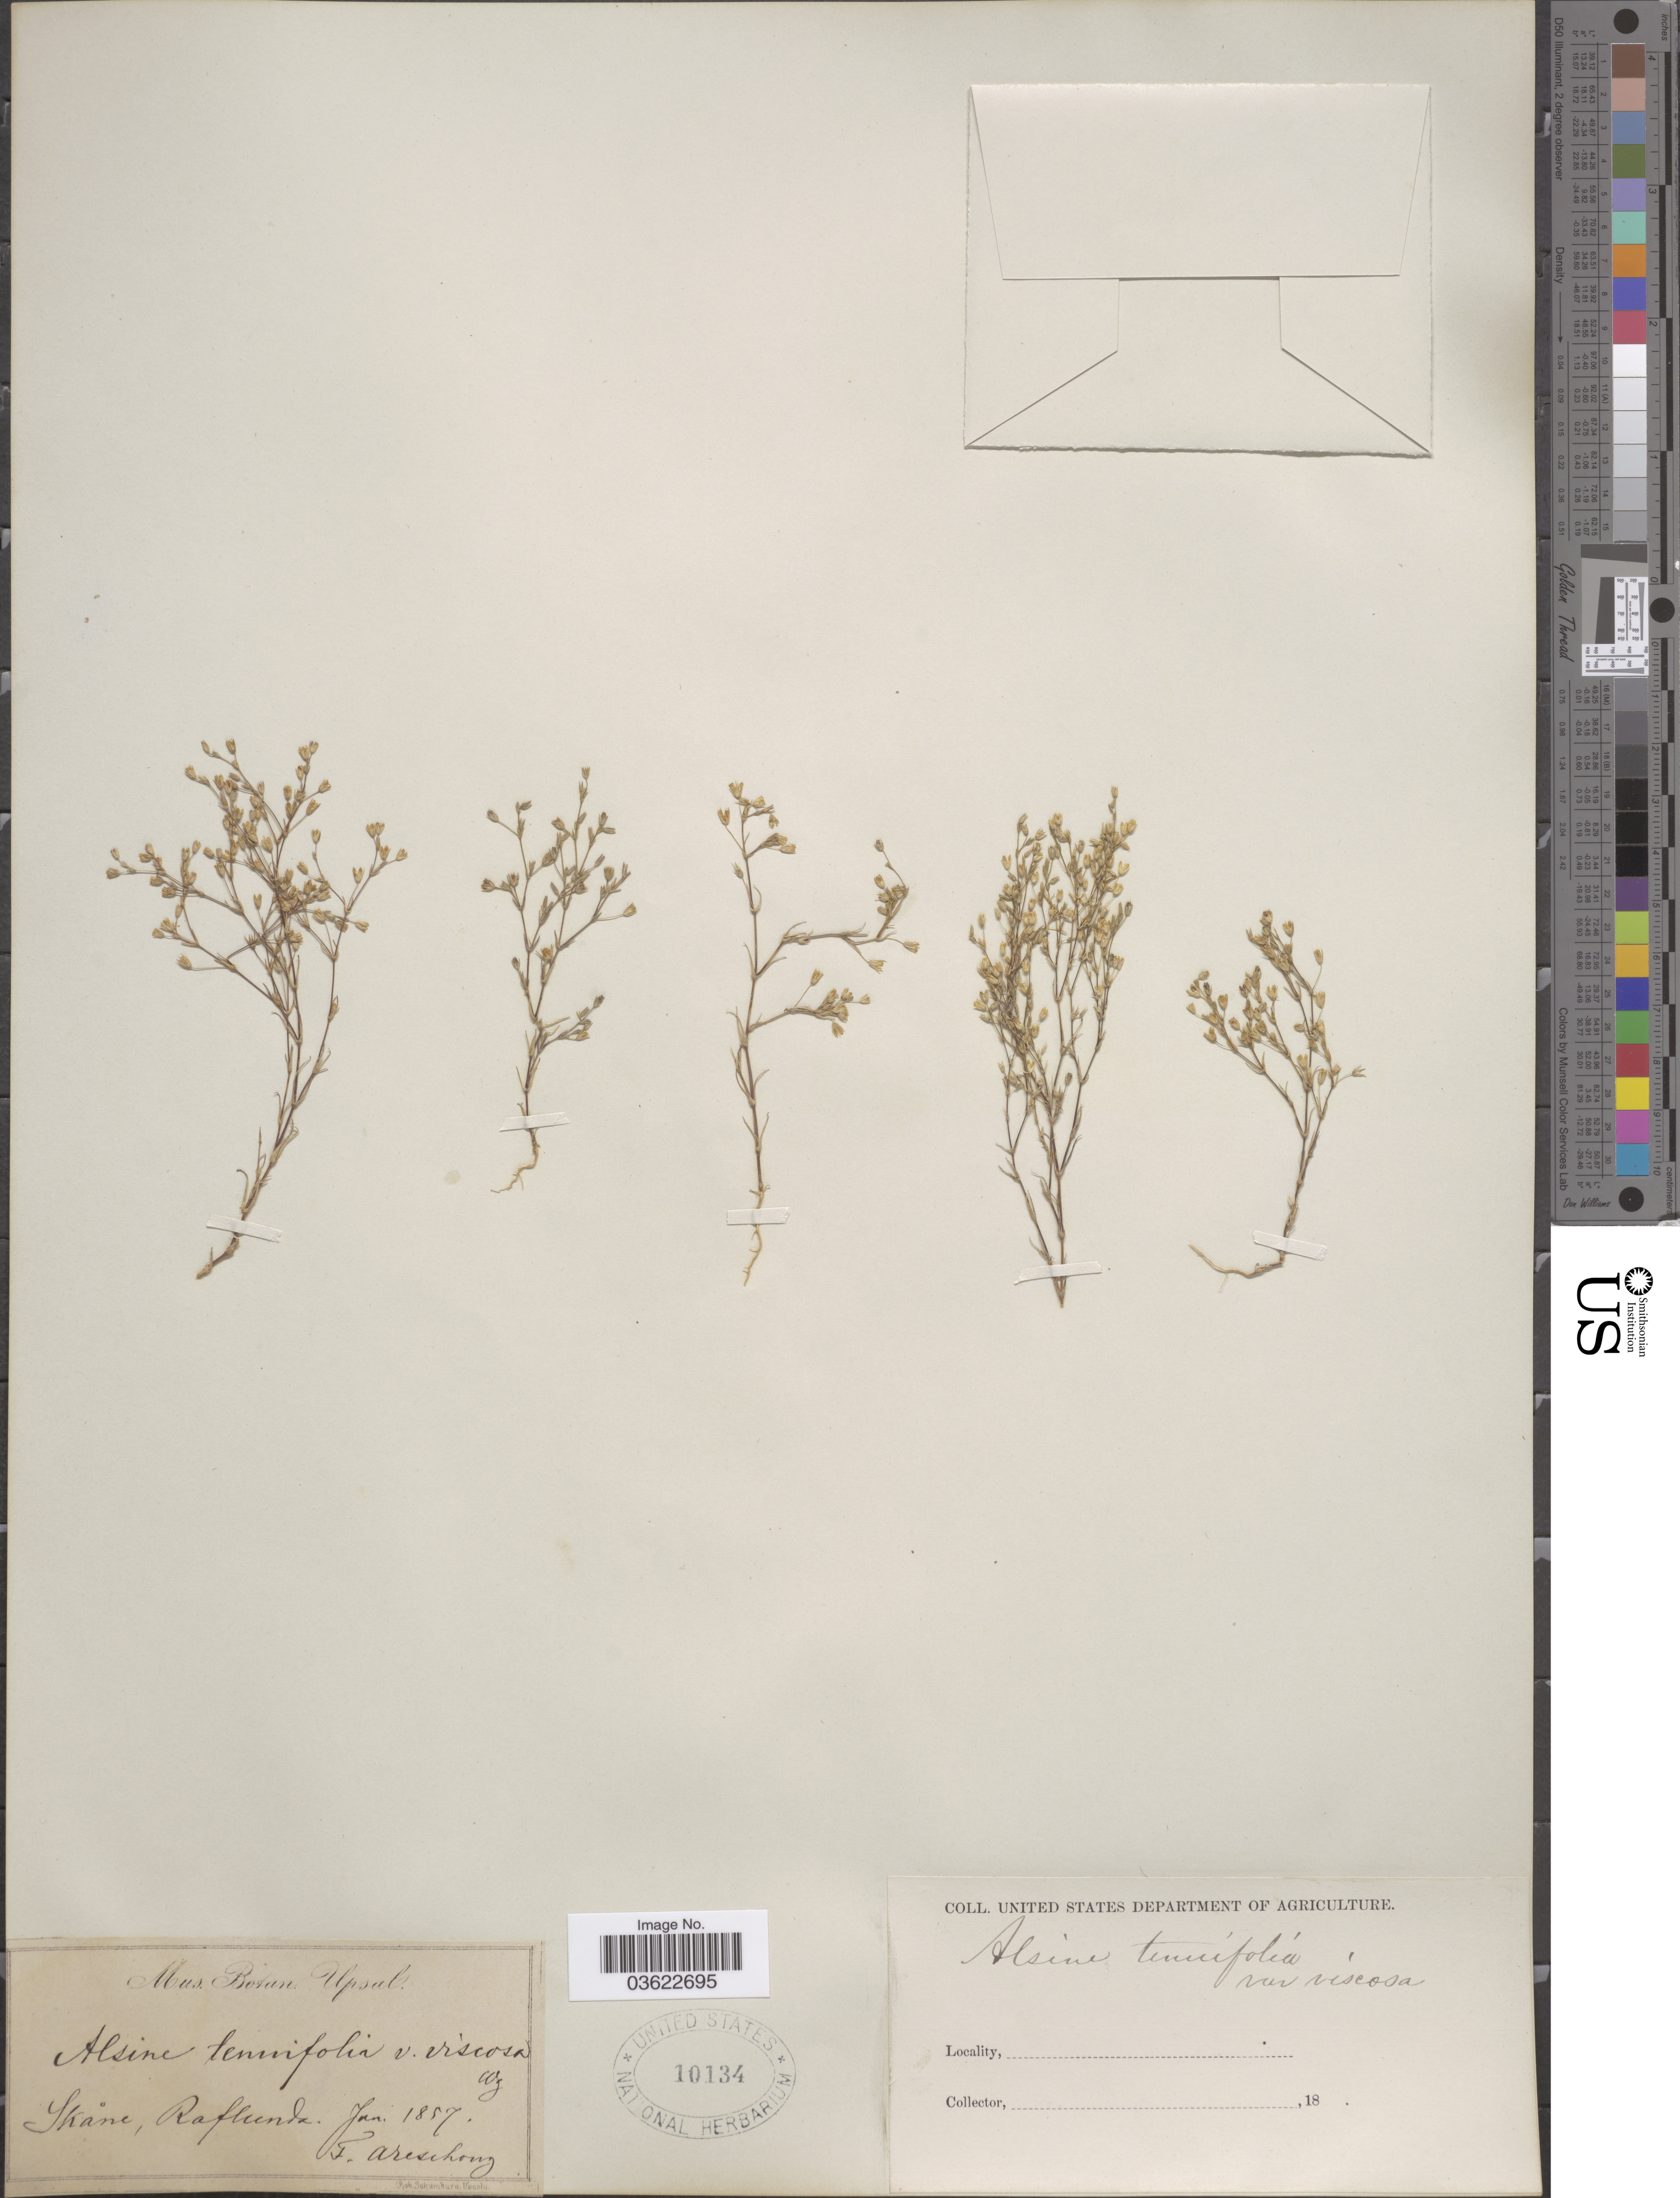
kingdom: Plantae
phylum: Tracheophyta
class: Magnoliopsida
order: Caryophyllales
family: Caryophyllaceae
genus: Arenaria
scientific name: Arenaria tenuifolia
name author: L.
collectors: F. Areschoug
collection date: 1857-06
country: Sweden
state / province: Skåne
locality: Raflunda.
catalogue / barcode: US 10134